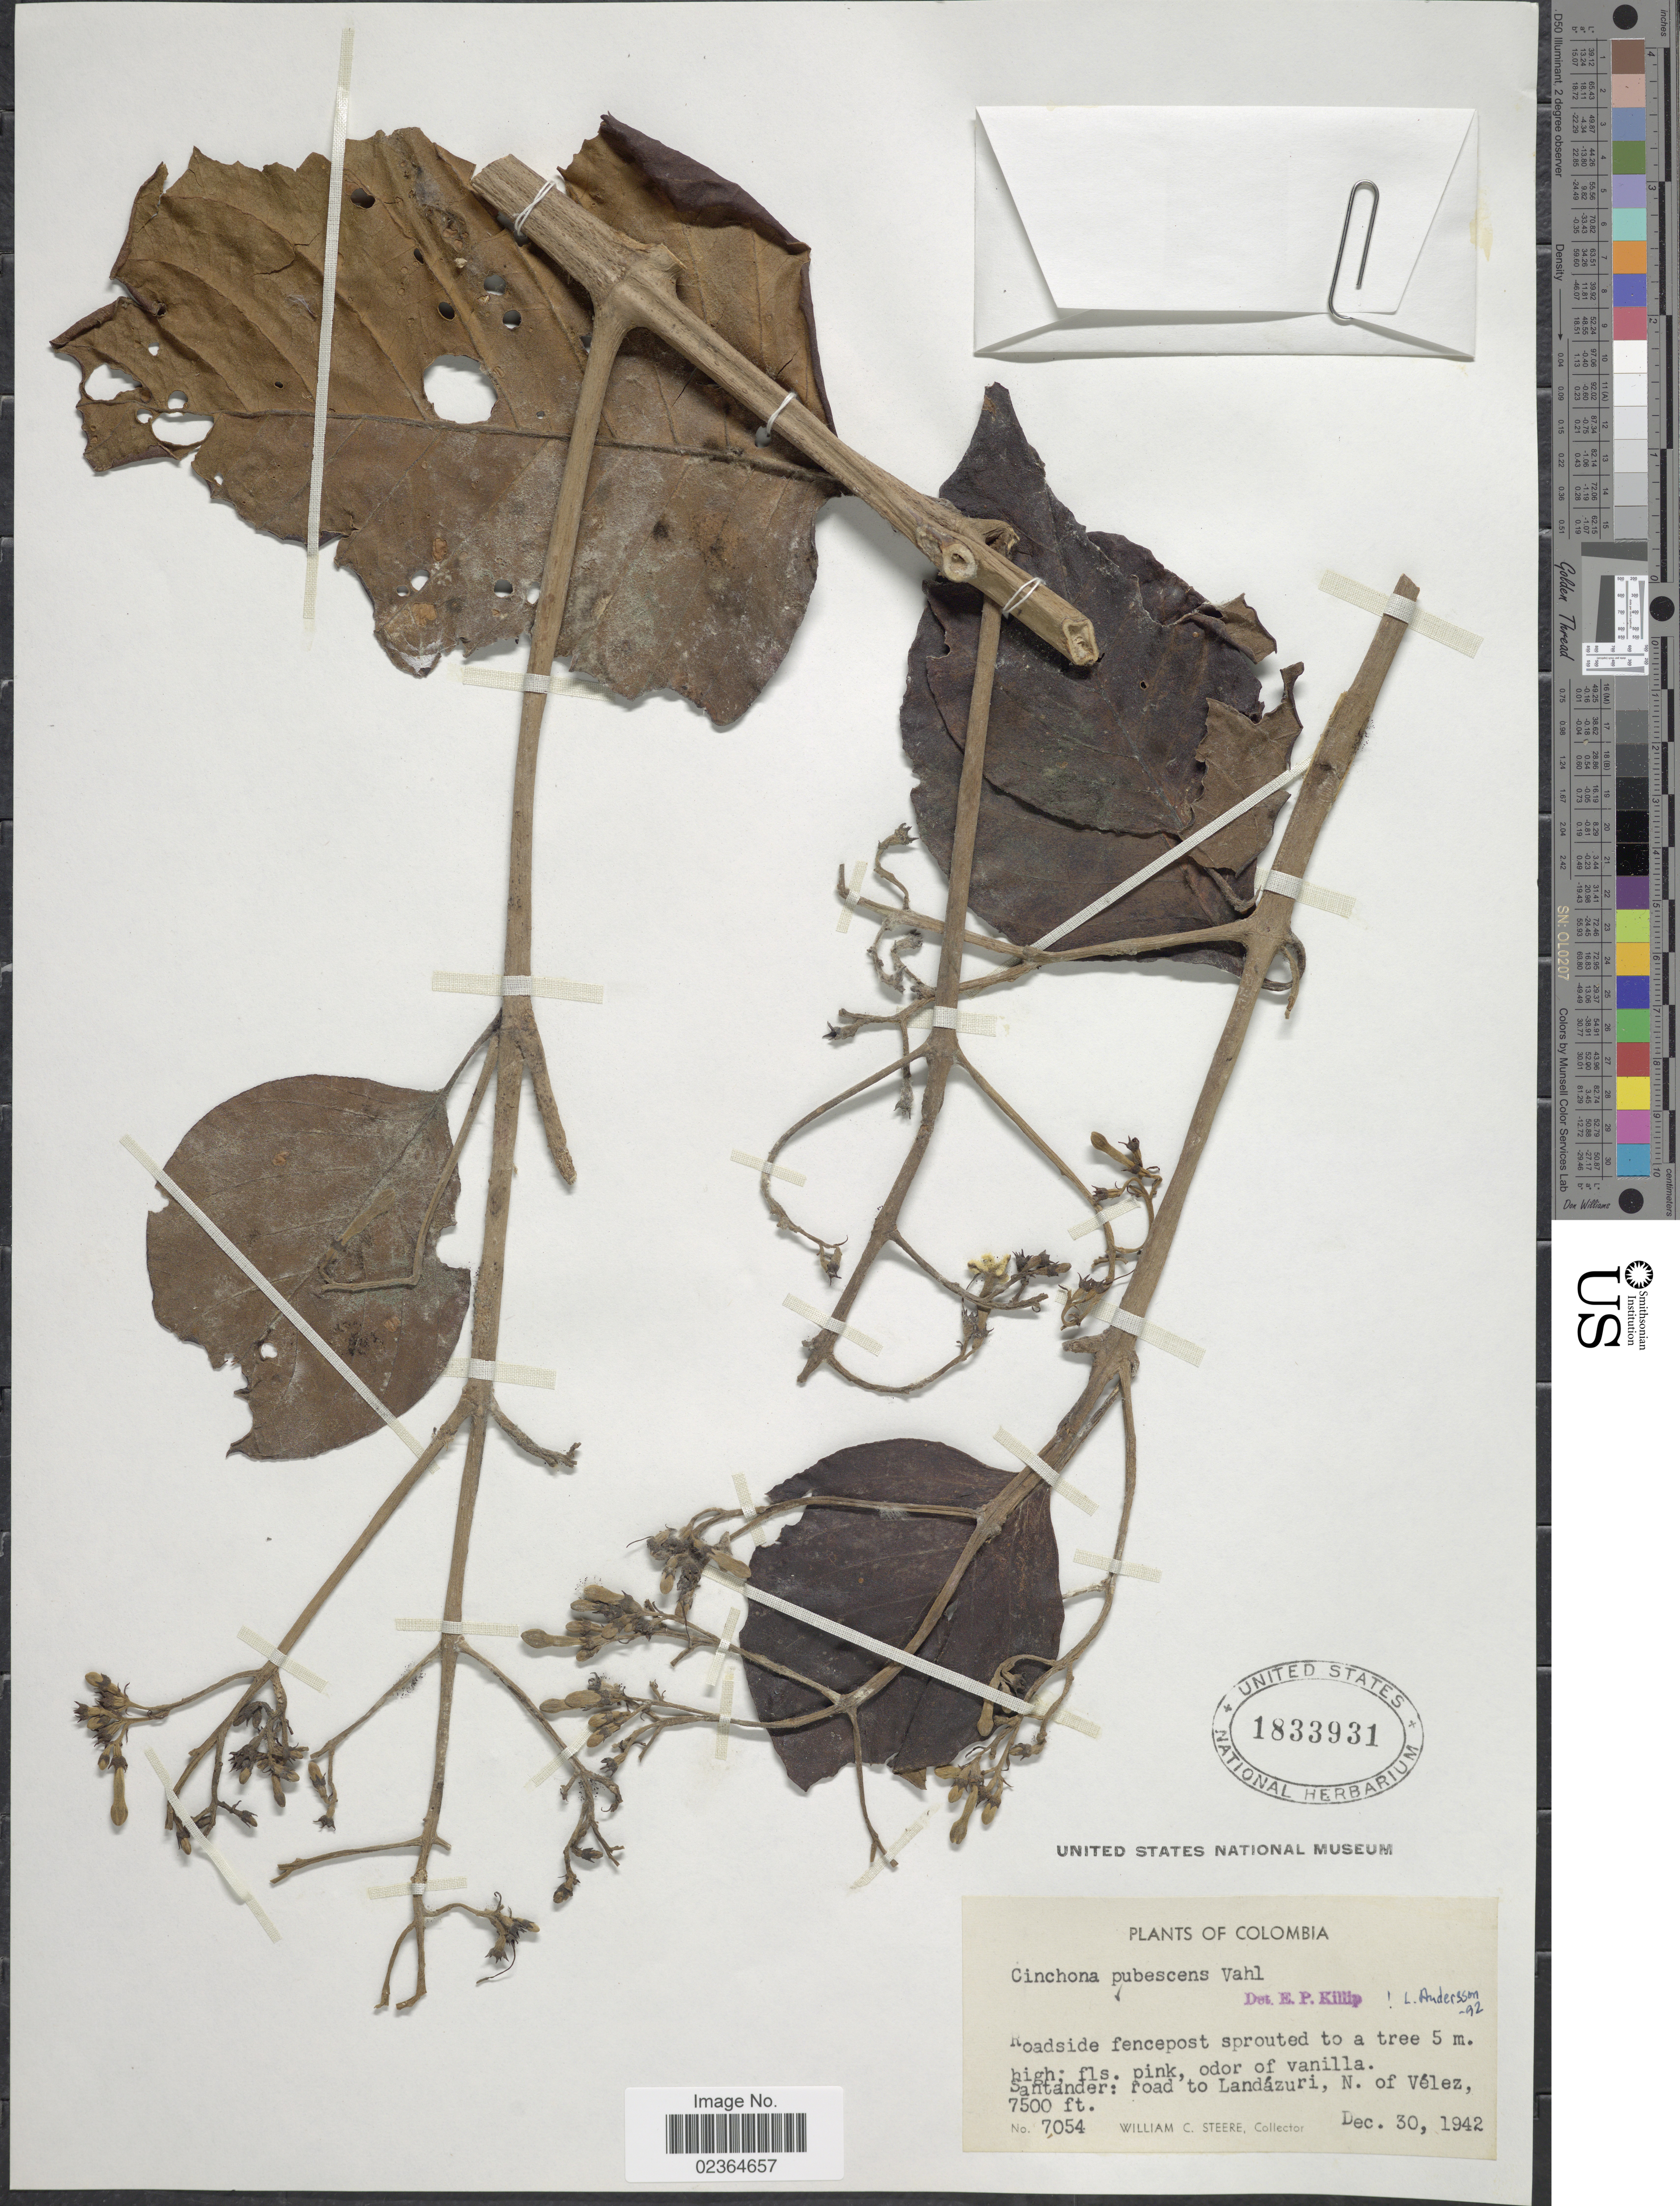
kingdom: Plantae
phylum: Tracheophyta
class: Magnoliopsida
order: Gentianales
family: Rubiaceae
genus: Cinchona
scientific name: Cinchona pubescens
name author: Vahl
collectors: W. C. Steere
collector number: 7054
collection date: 1942-12-30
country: Colombia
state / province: Santander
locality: Road to Landázuri, N. of Vélez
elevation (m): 2286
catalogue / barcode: US 1833931